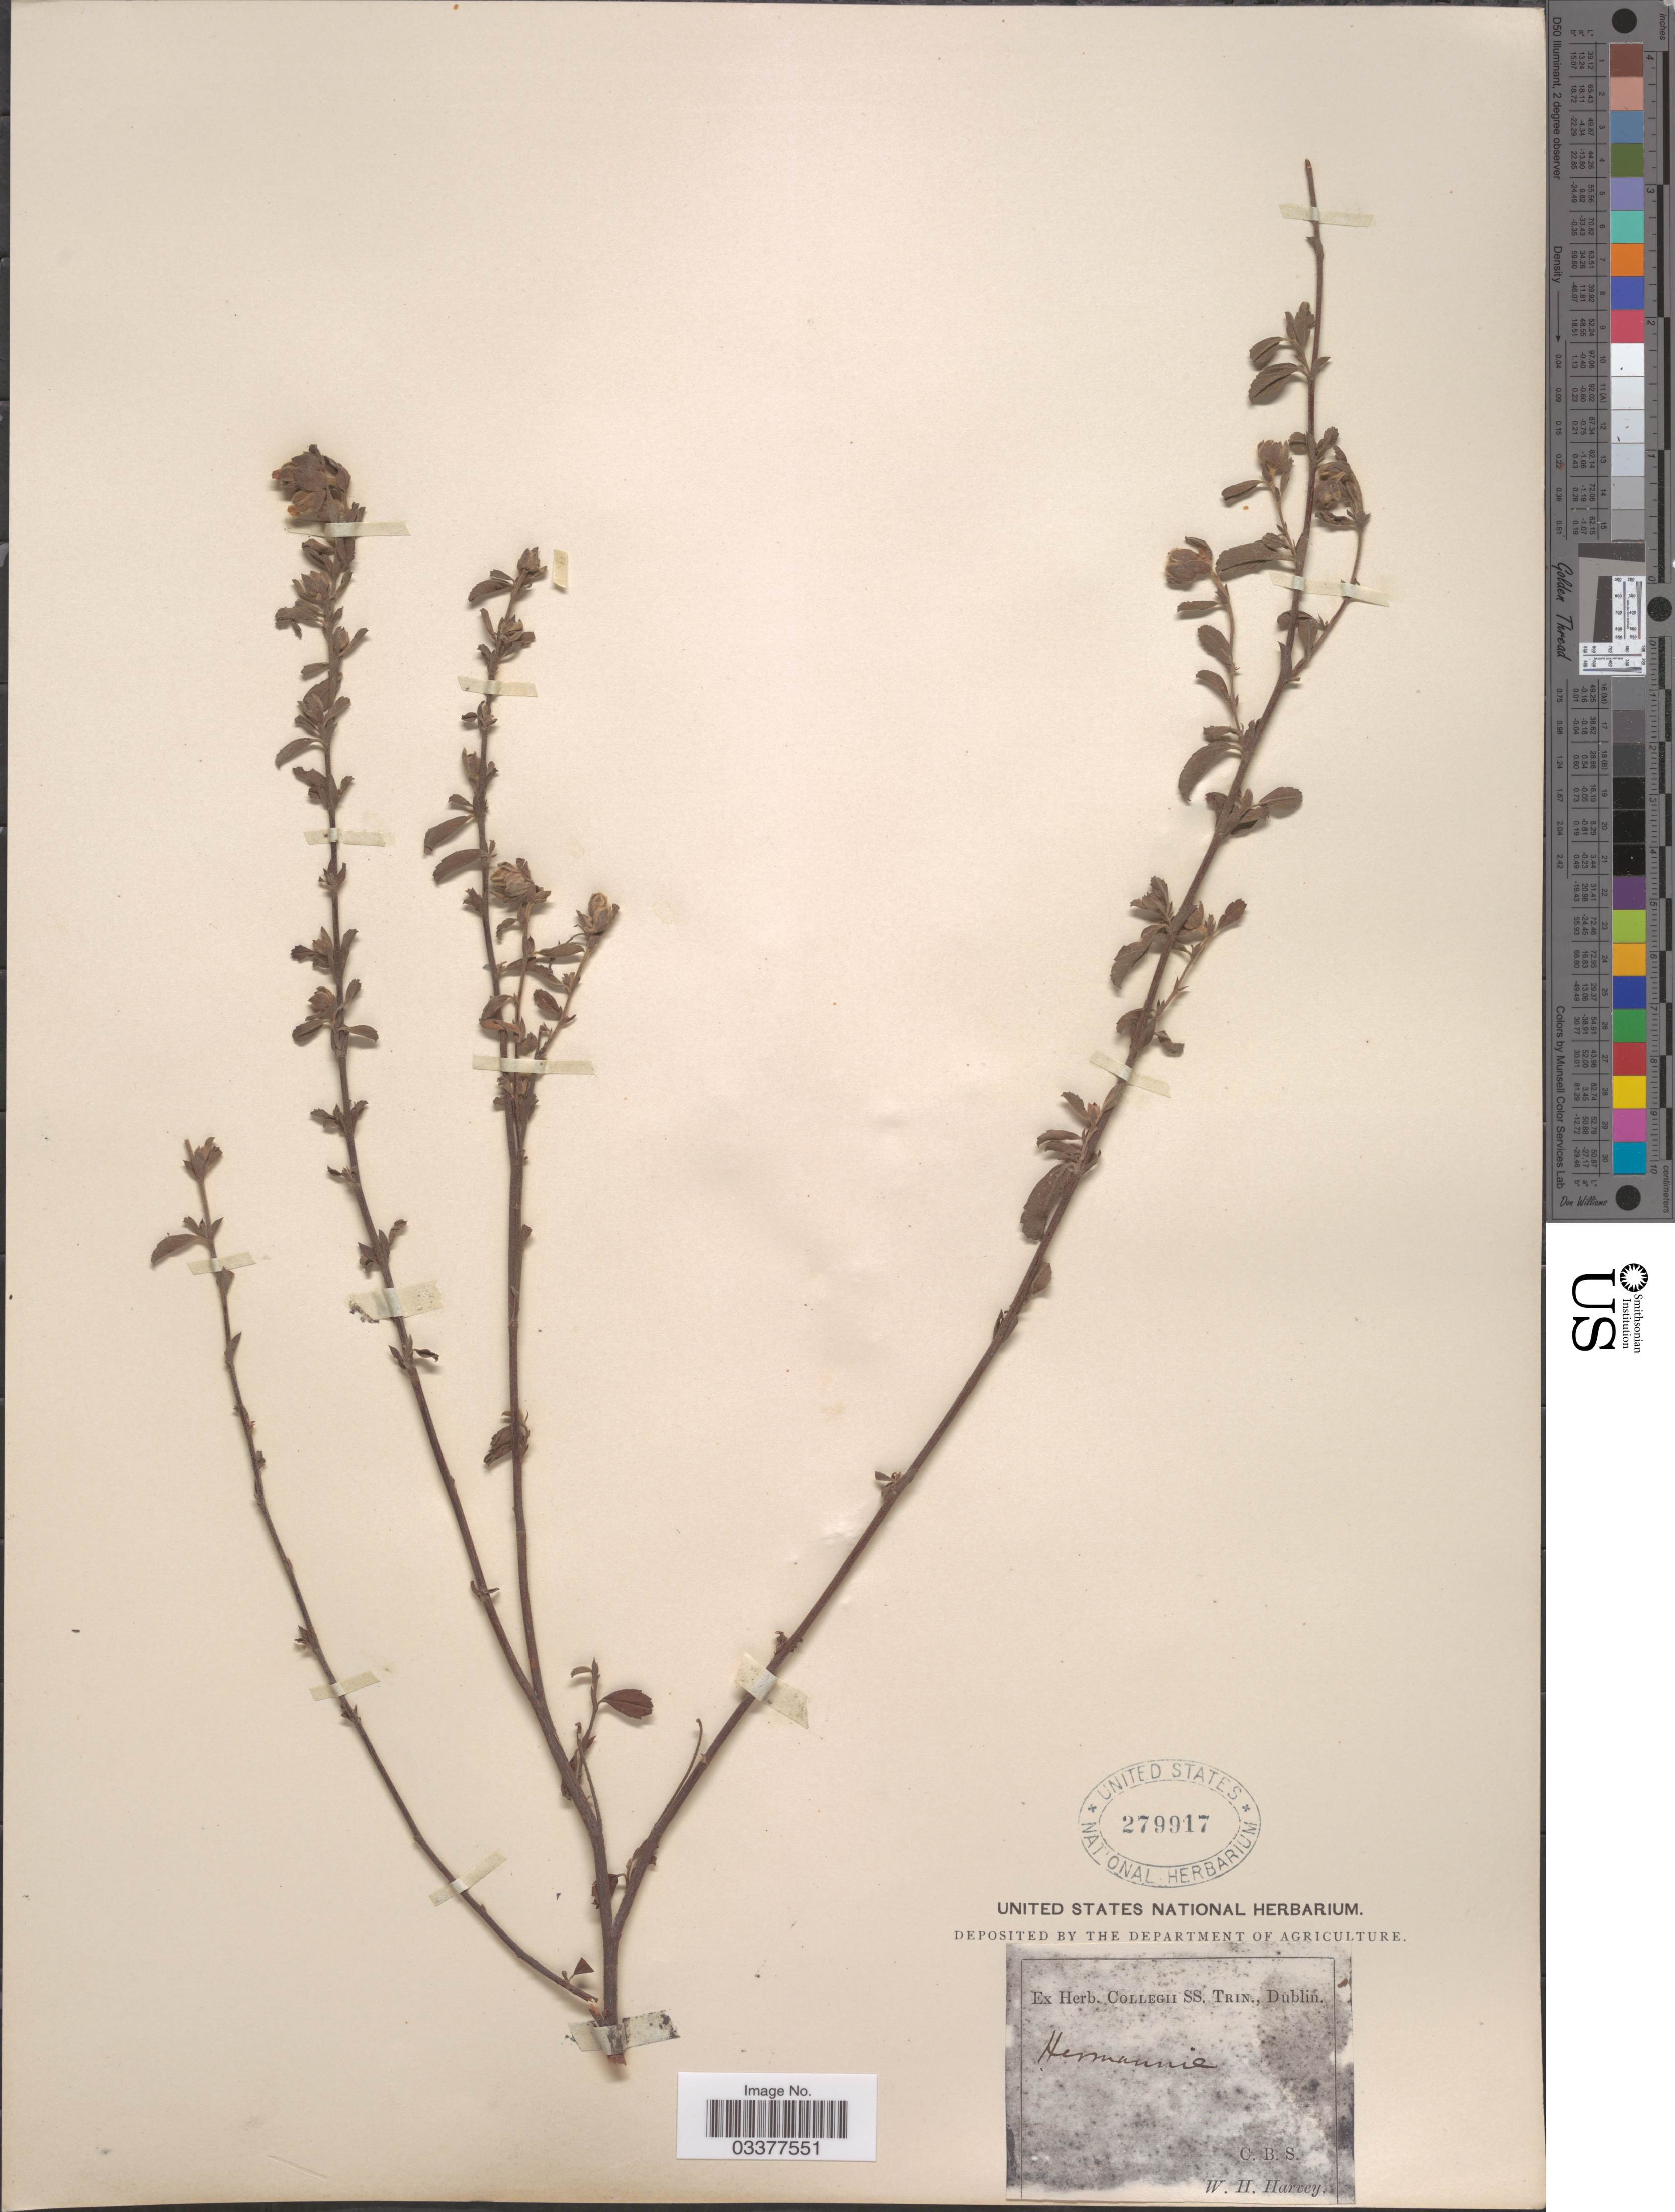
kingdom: Plantae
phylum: Tracheophyta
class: Magnoliopsida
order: Malvales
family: Malvaceae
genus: Hermannia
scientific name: Hermannia sp.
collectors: W. Harvey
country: South Africa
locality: C. B. S.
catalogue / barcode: US 279917